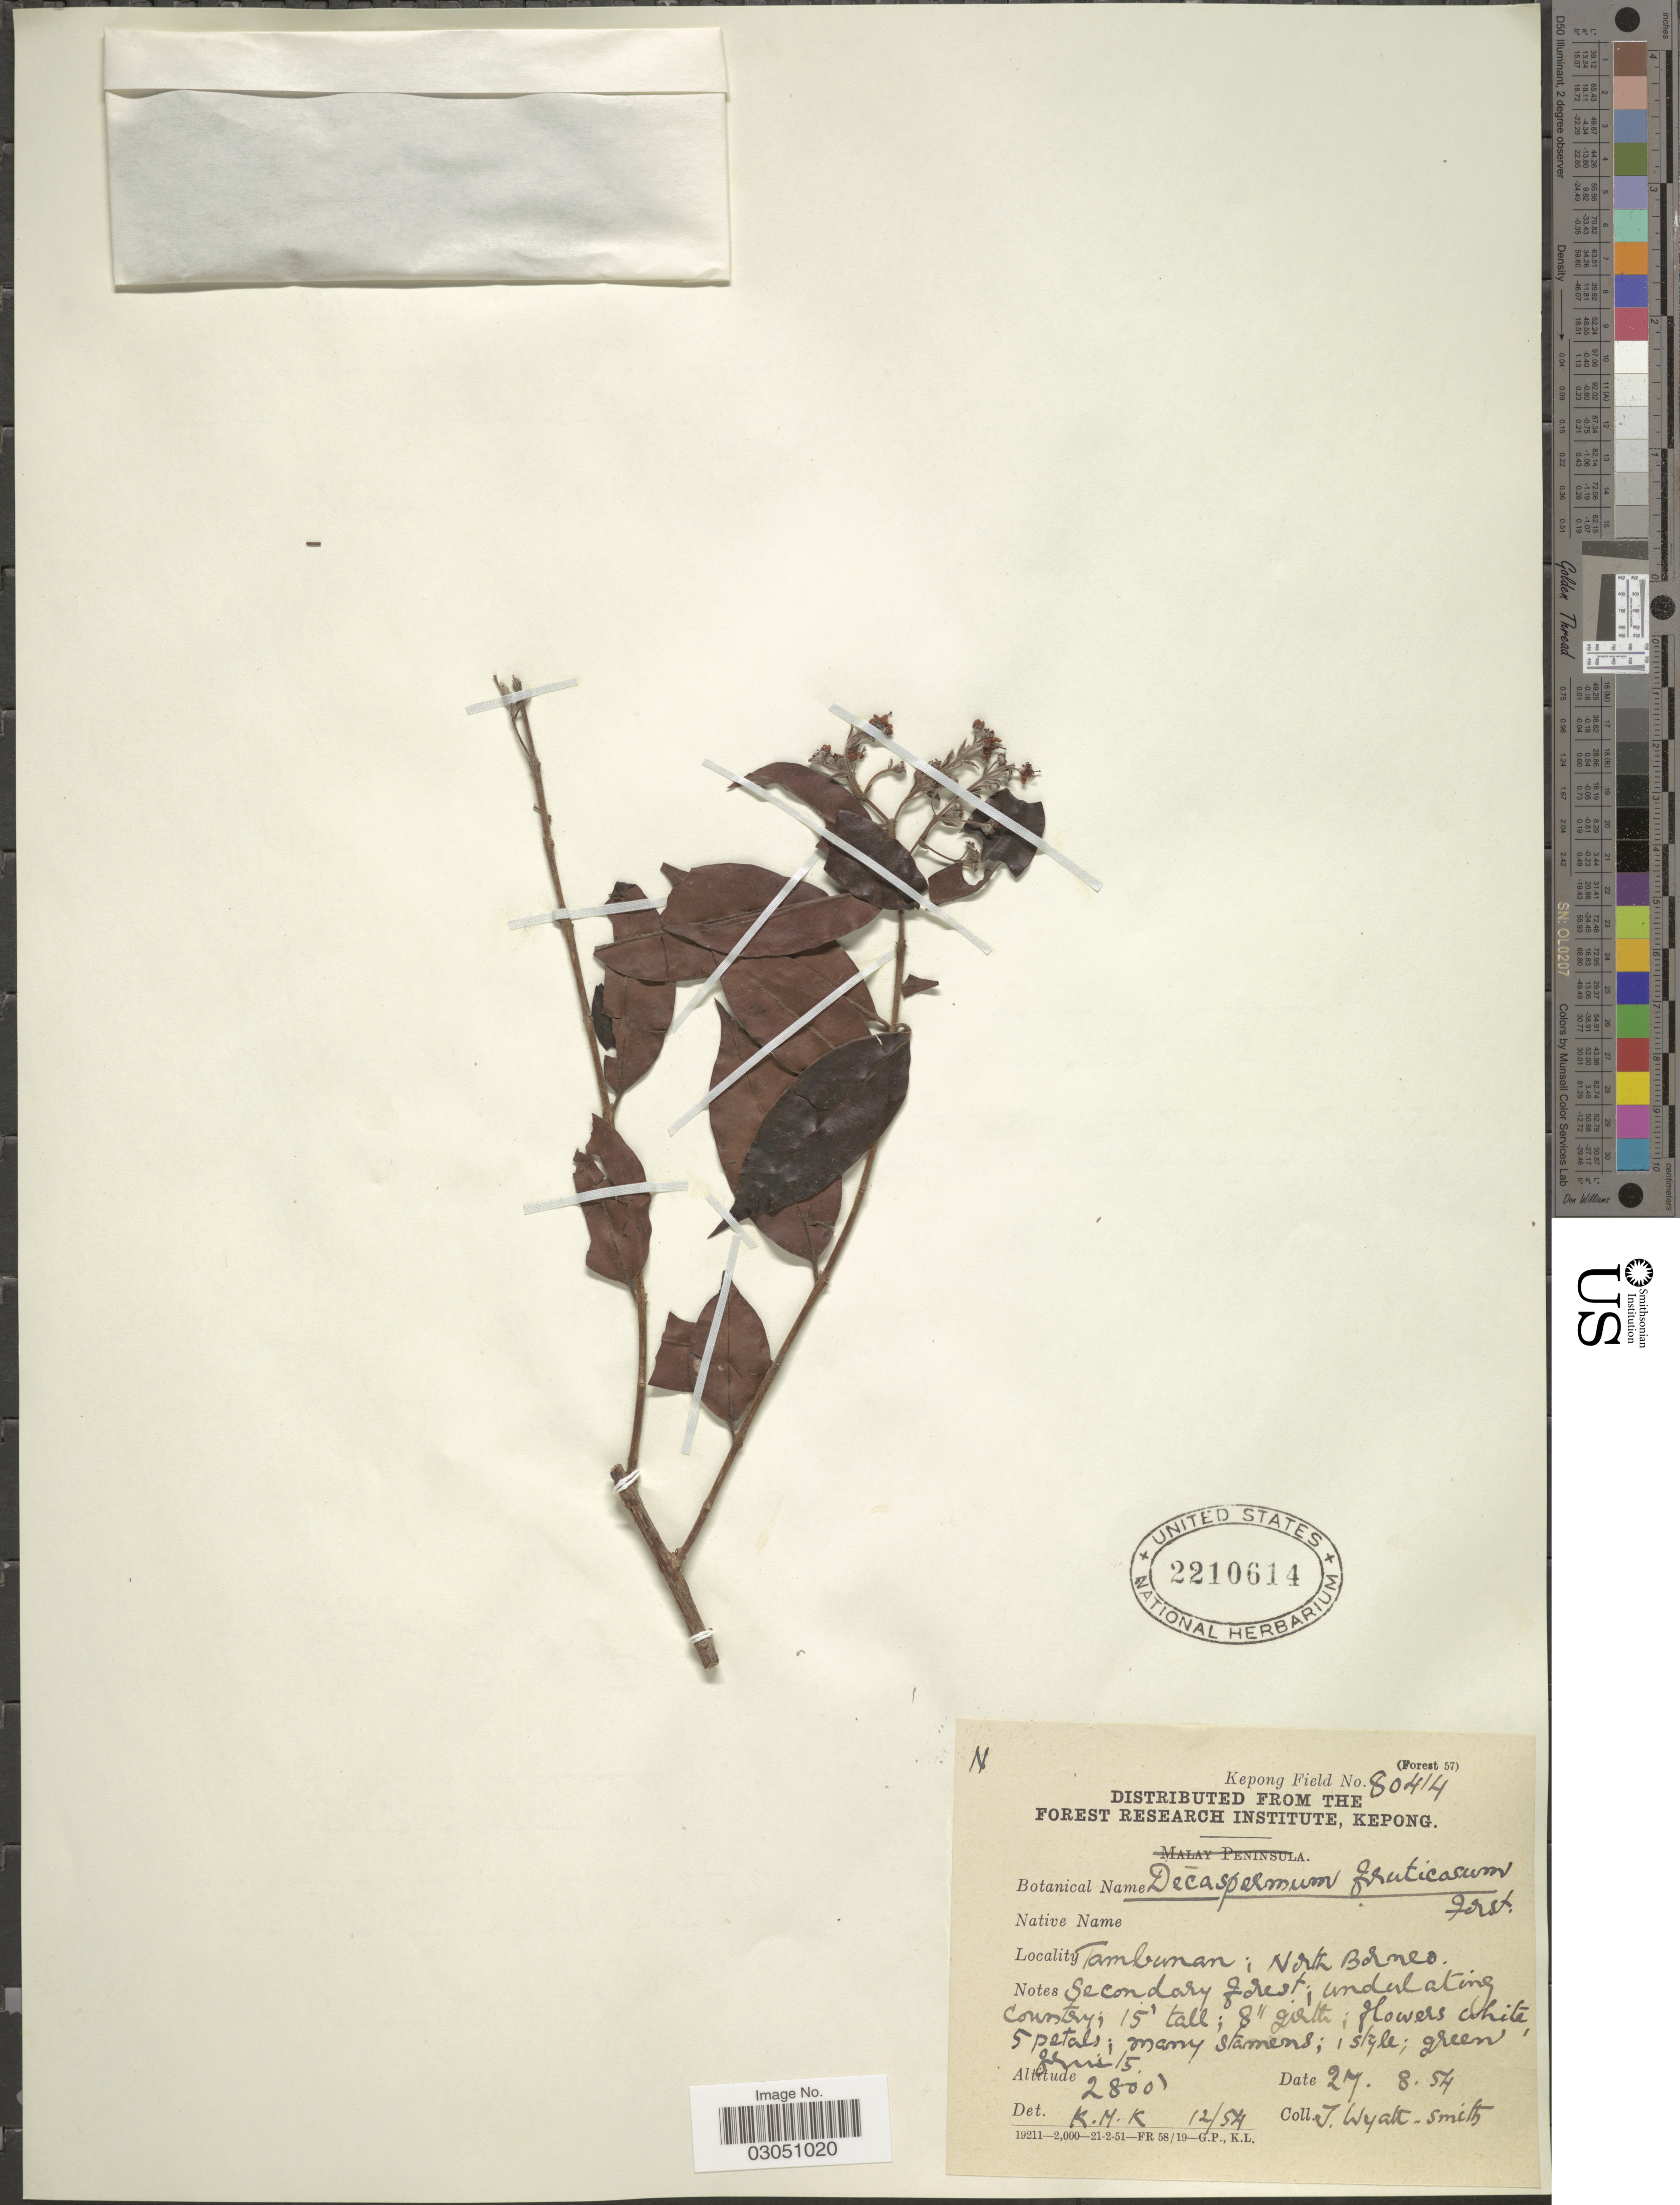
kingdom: Plantae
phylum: Tracheophyta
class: Magnoliopsida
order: Myrtales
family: Myrtaceae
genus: Decaspermum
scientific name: Decaspermum fruticosum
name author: J.R. Forst. & G. Forst.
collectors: J. Wyatt-Smith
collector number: Kepong Field 80414?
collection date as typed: Transcribed d/m/y: 27/8/54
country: Malaysia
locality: Tambunan; North Borneo.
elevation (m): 853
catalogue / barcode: US 2210614